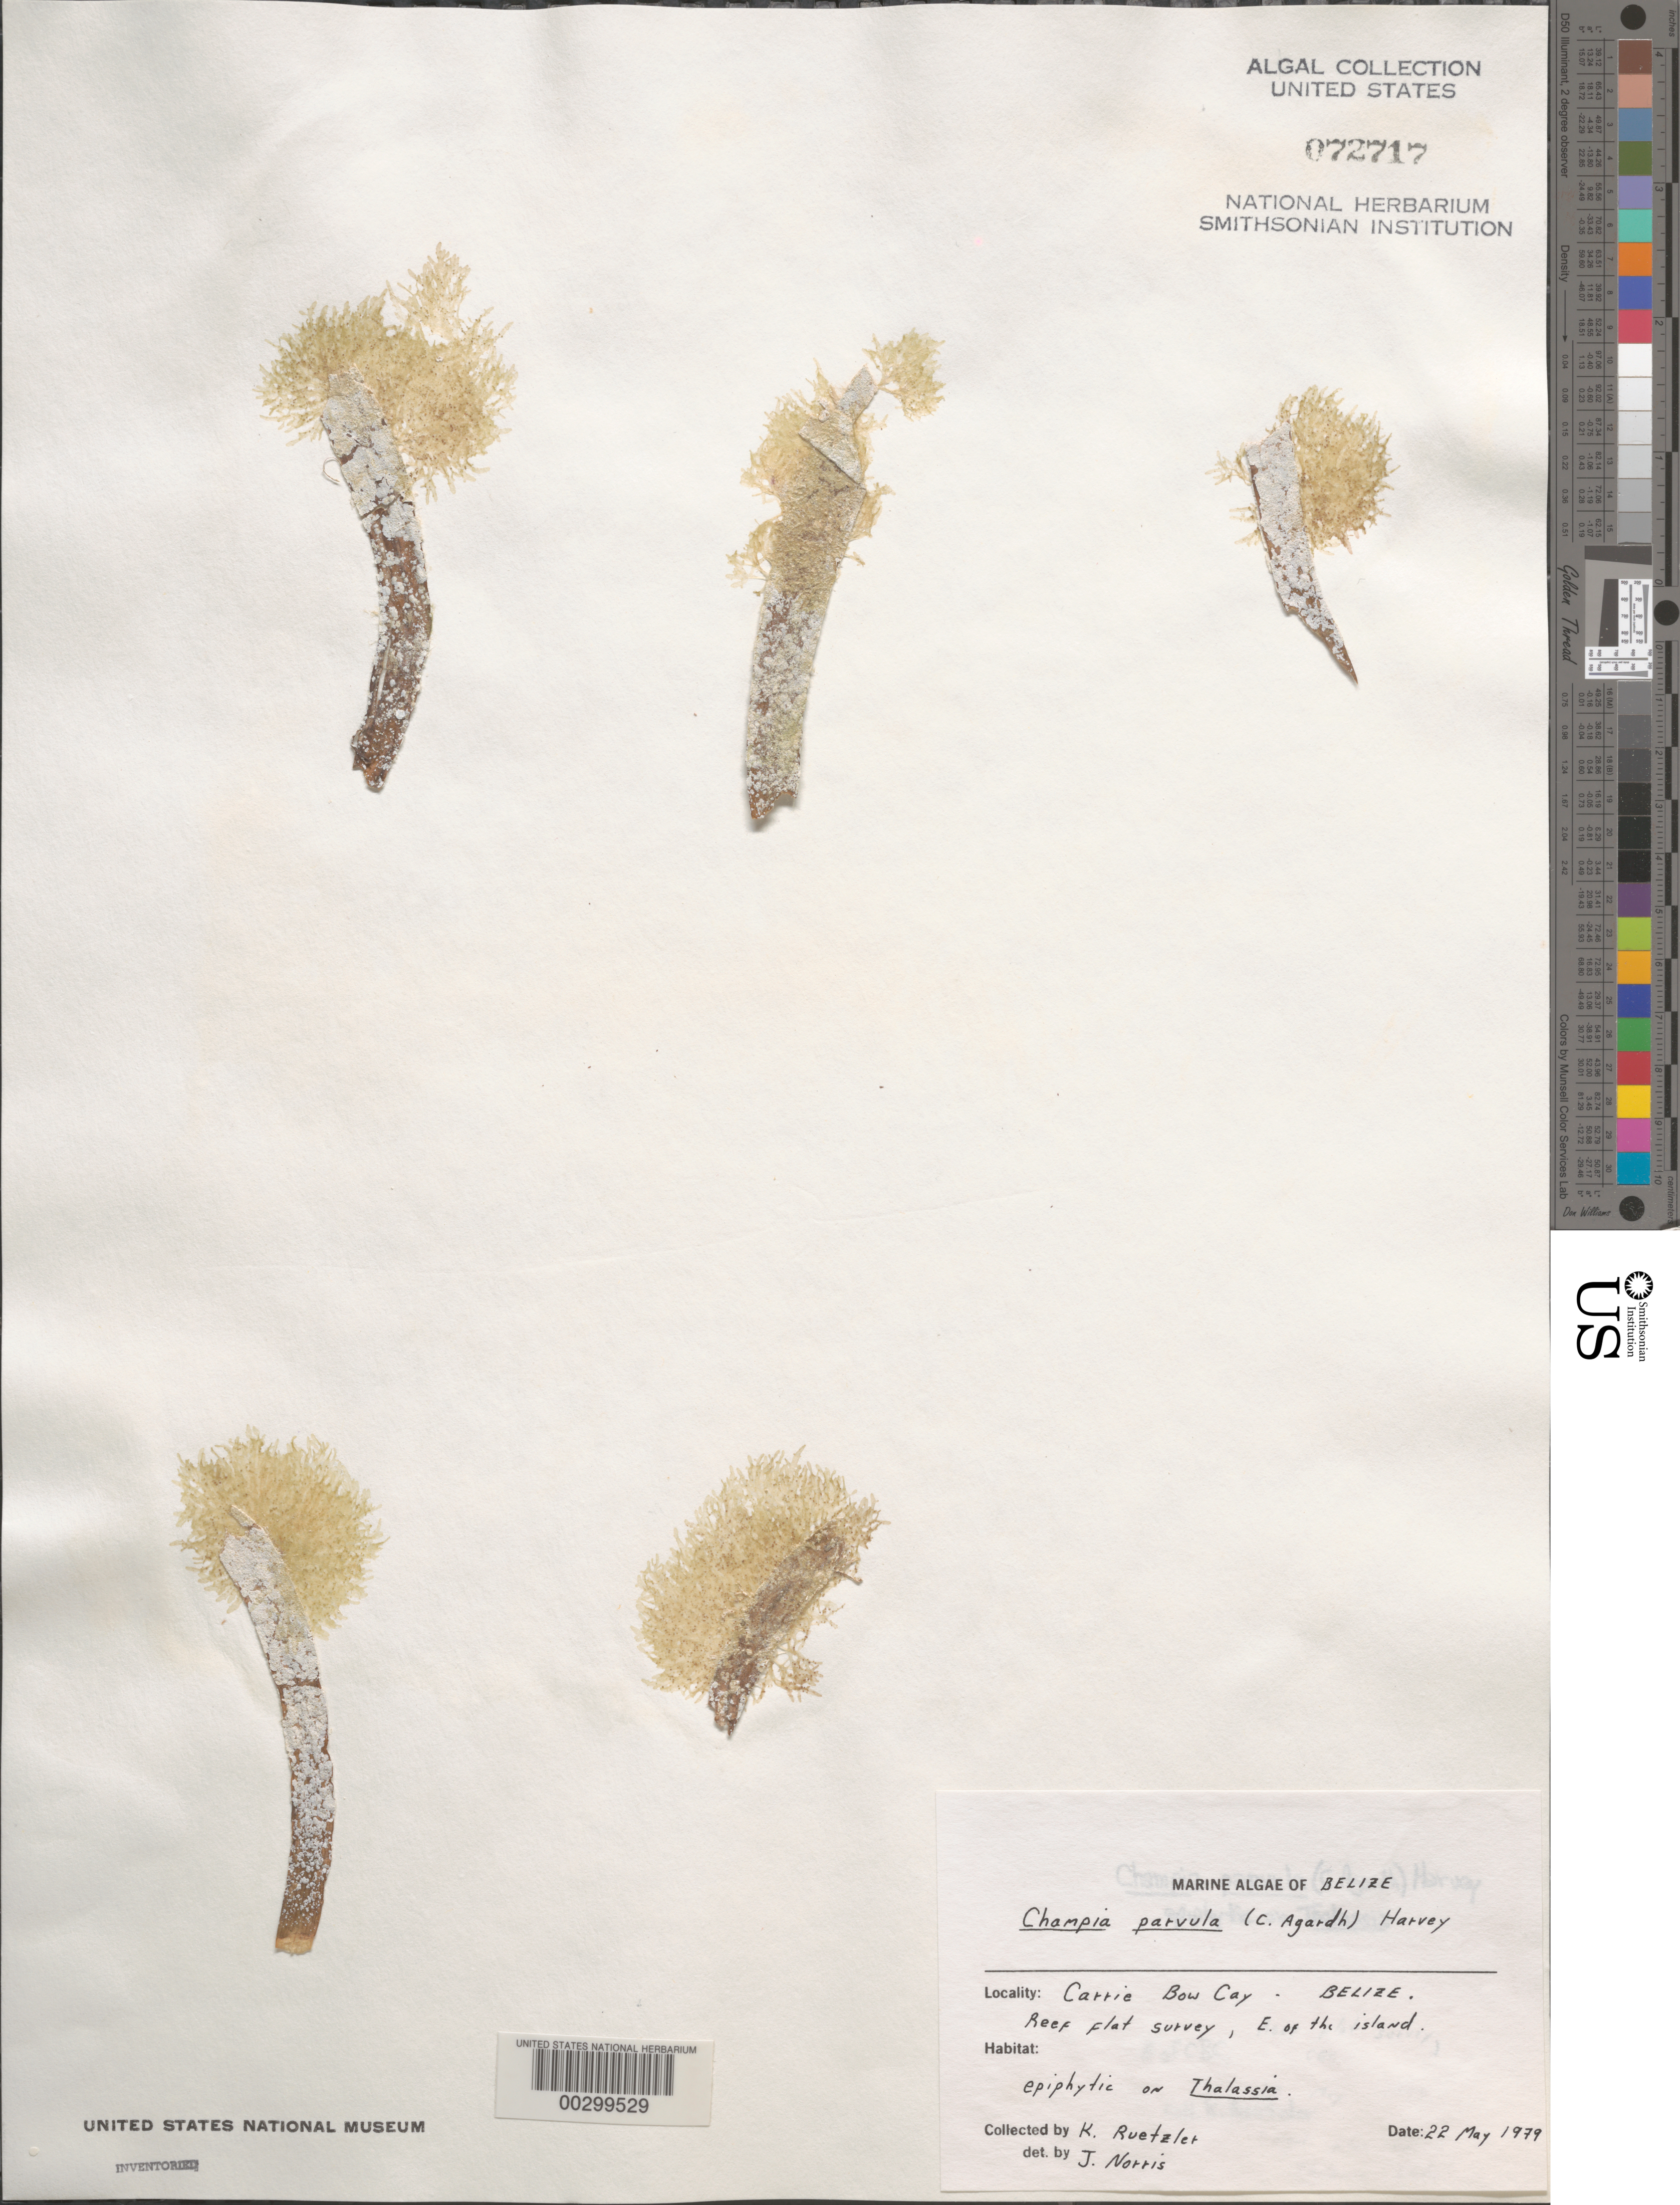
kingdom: Plantae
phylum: Rhodophyta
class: Florideophyceae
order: Rhodymeniales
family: Champiaceae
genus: Champia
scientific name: Champia parvula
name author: (C. Agardh) Harv.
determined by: Norris, James N.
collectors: K. Ruetzler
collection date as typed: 22 May 1979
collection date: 1979-05-22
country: Belize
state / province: Stann Creek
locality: East of Carrie Bow Cay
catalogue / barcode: US 72717